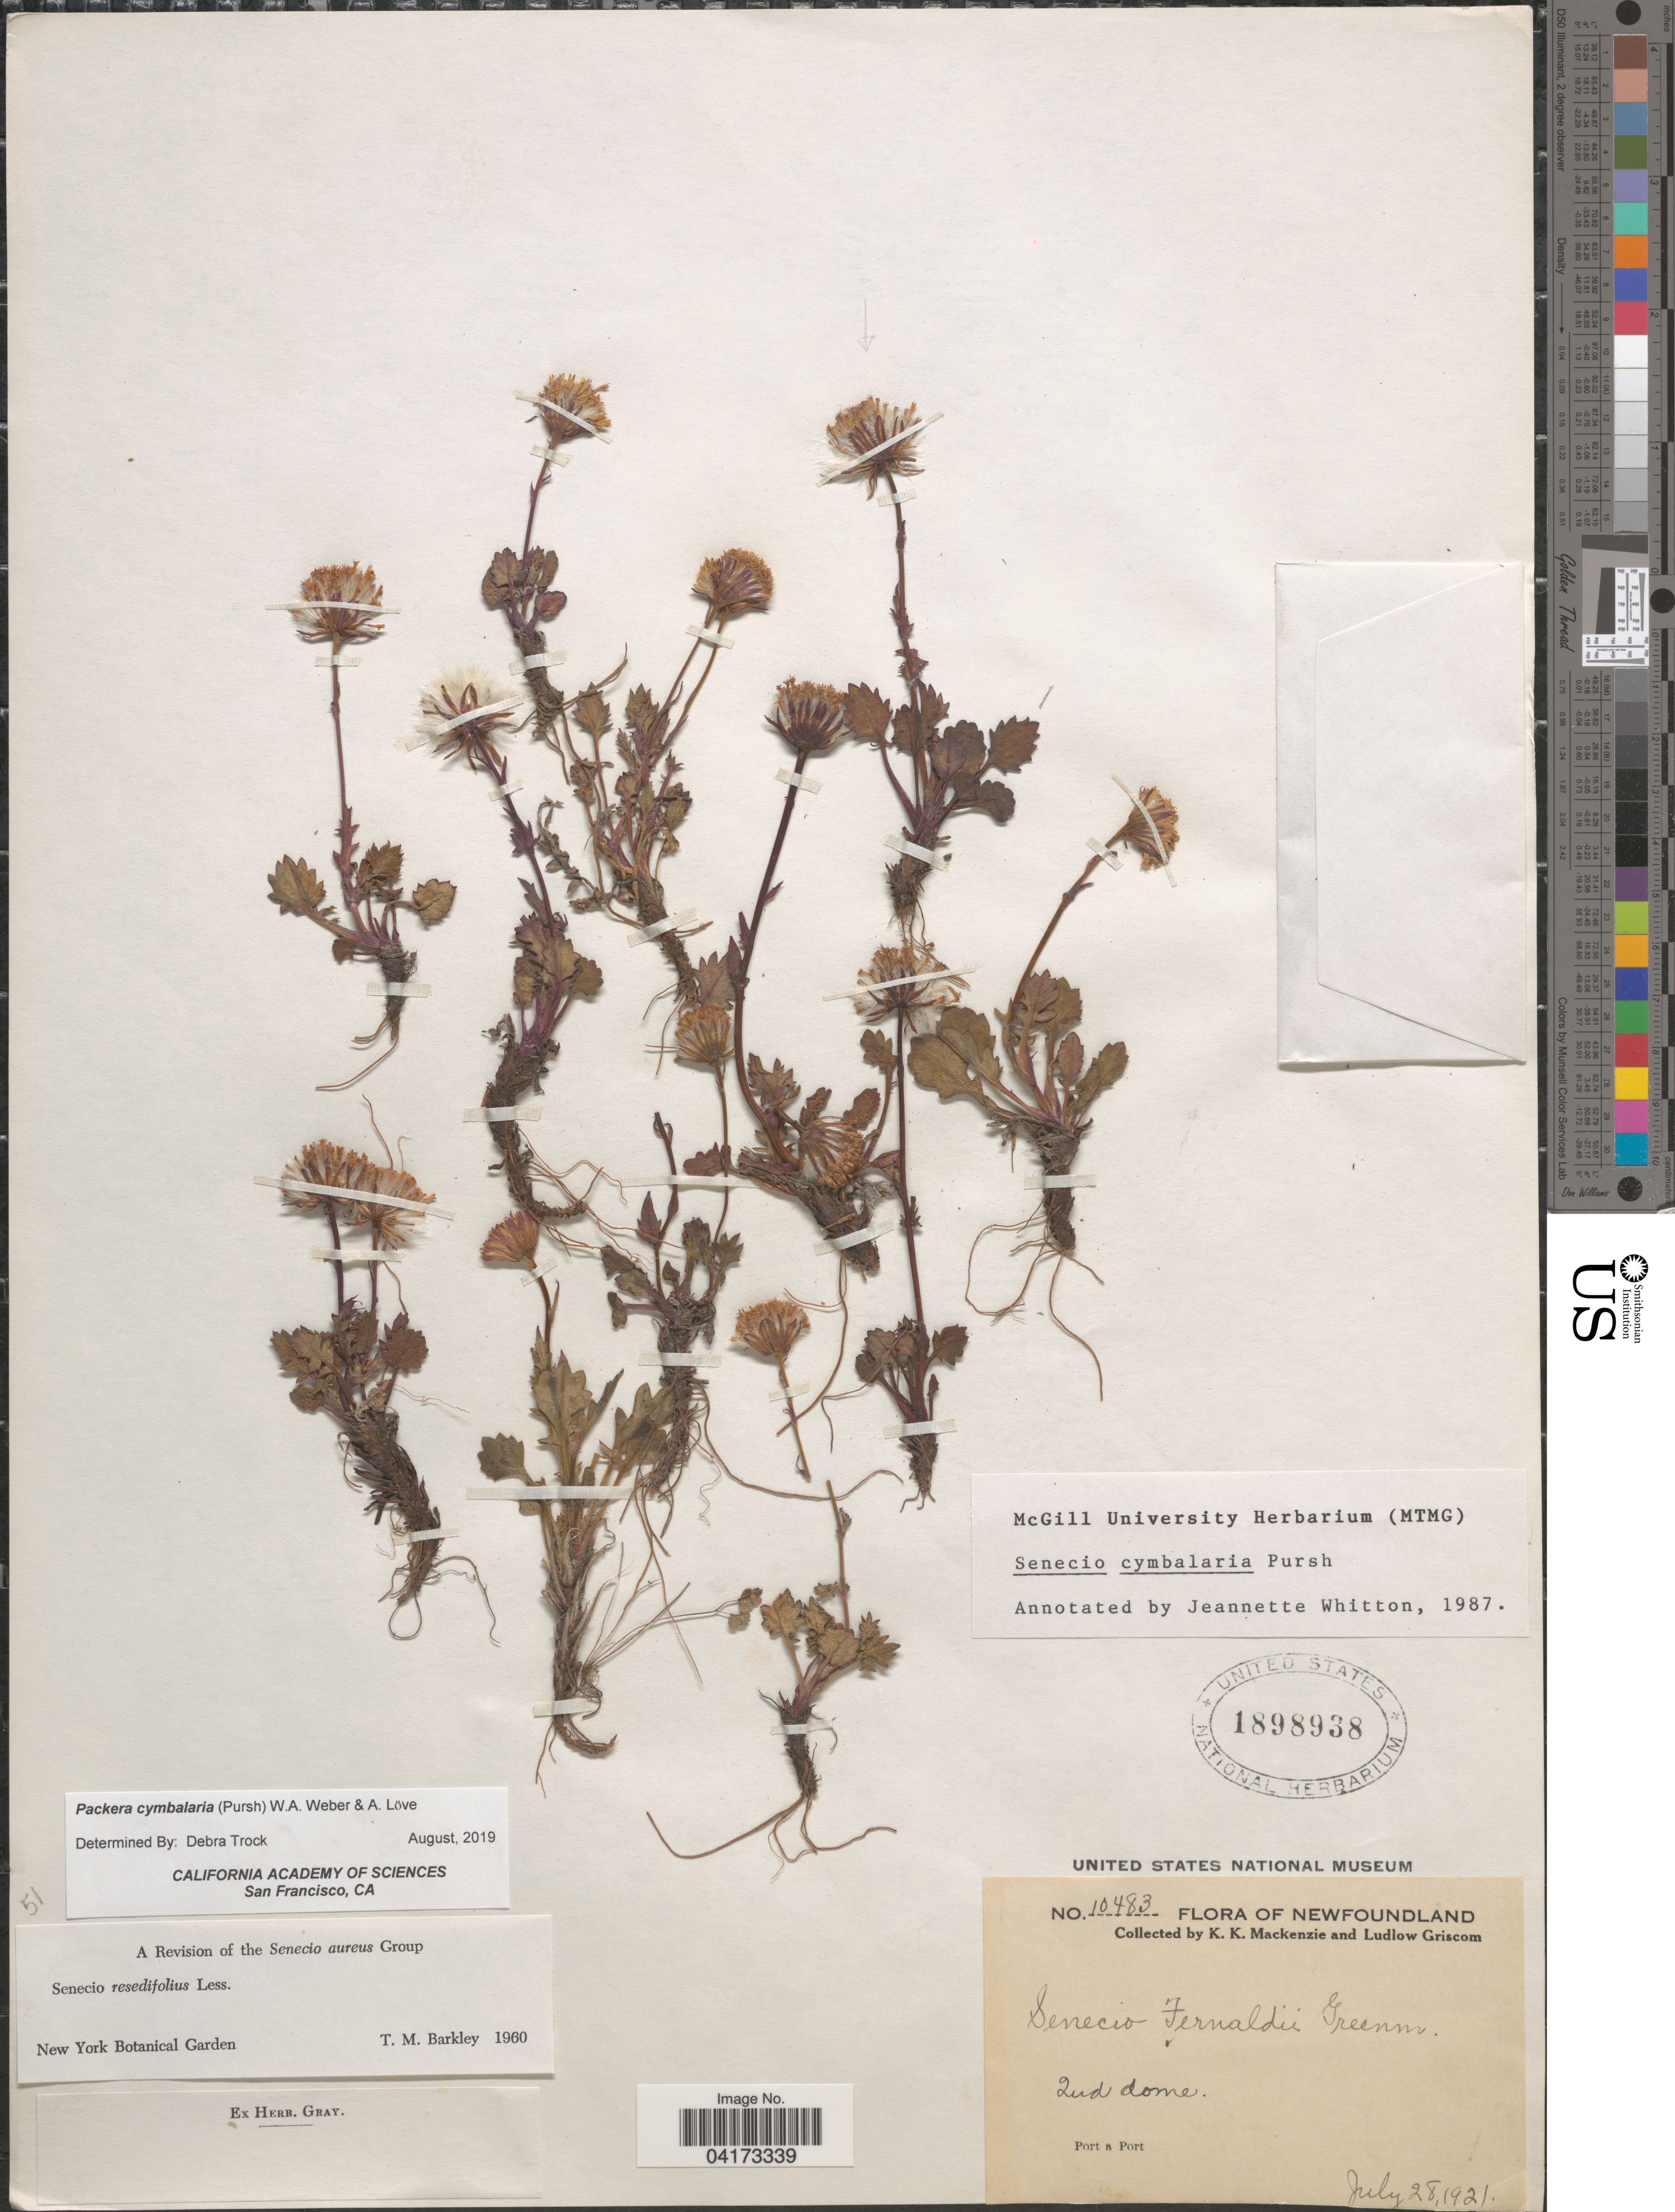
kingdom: Plantae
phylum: Tracheophyta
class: Magnoliopsida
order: Asterales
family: Asteraceae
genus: Packera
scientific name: Packera cymbalaria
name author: (Pursh) W.A. Weber & Á. Löve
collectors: K. K. Mackenzie & L. Griscom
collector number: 10483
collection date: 1921-07-28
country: Canada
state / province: Newfoundland and Labrador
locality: Port a Port.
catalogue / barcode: US 1898938